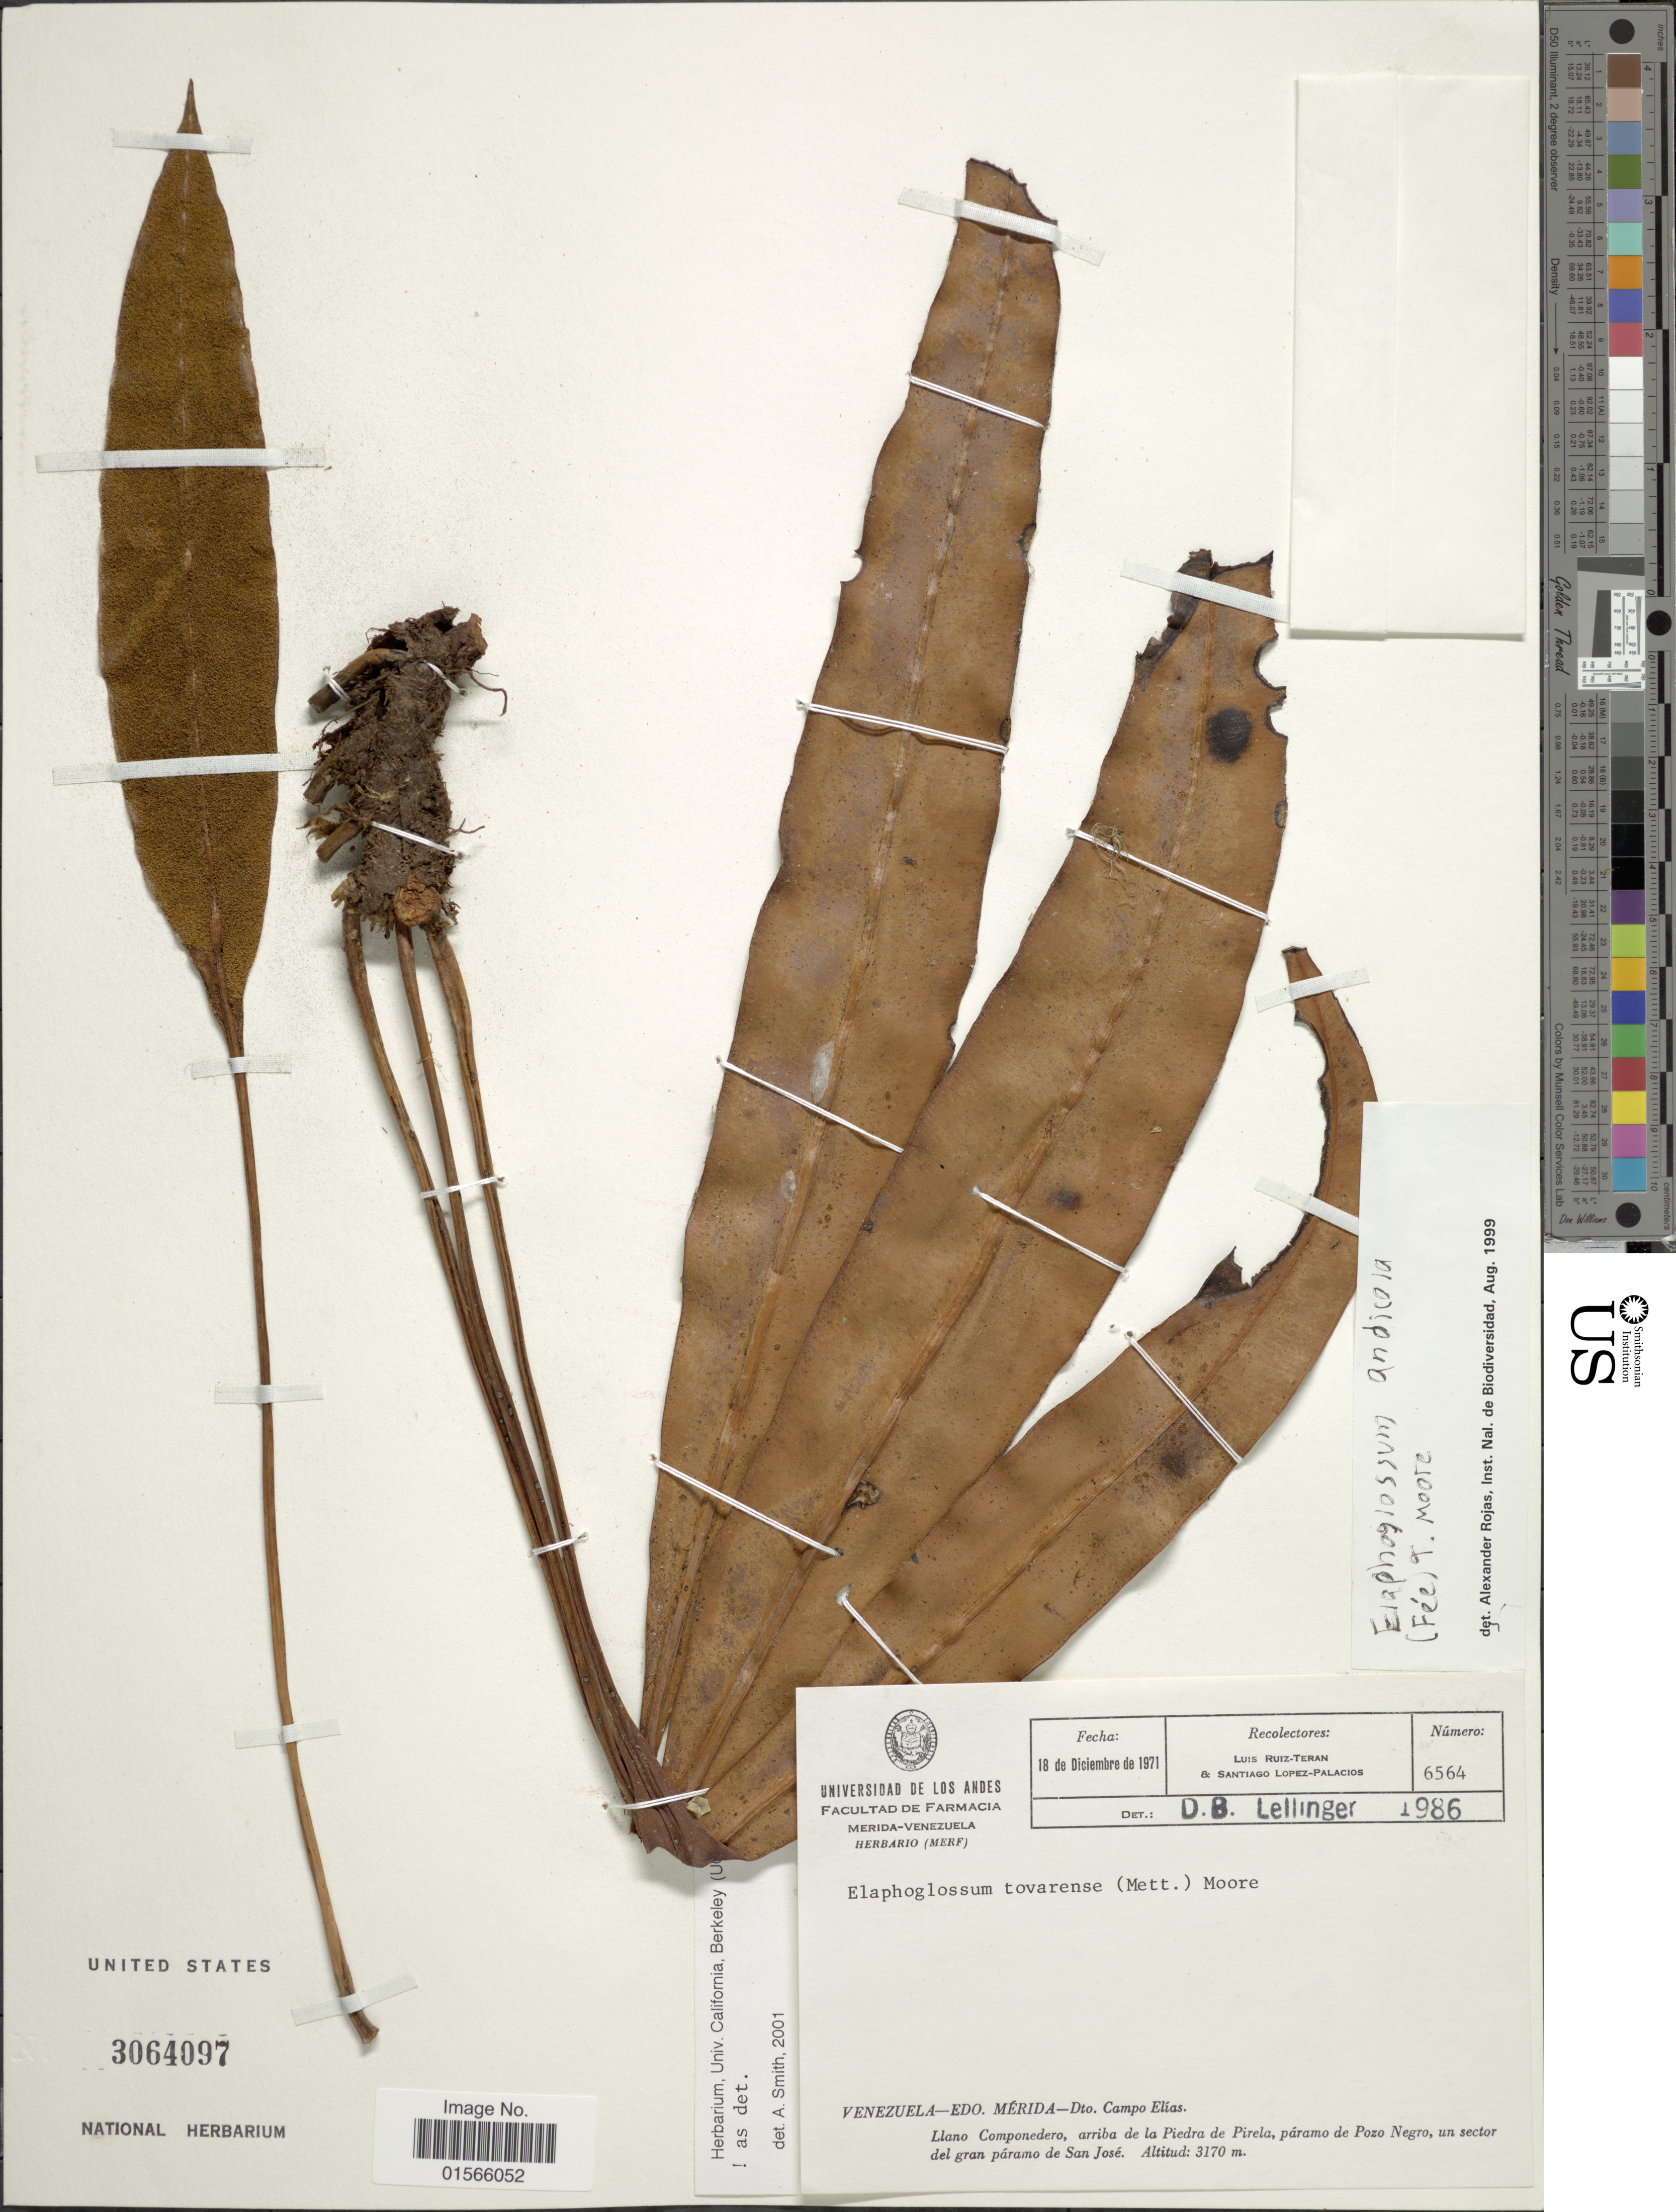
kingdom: Plantae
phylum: Tracheophyta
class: Polypodiopsida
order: Polypodiales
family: Dryopteridaceae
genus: Elaphoglossum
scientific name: Elaphoglossum andicola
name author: (Fée) T. Moore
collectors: L. Teran & S. López-Palacios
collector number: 6464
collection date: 1971-12-18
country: Venezuela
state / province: Mérida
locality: Dto Campo Elias. Llano Componedero, arriba de la Piedra de pirela, páramo de Pozo Negro, un sector del gran páramo de San José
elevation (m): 3170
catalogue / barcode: US 3064097